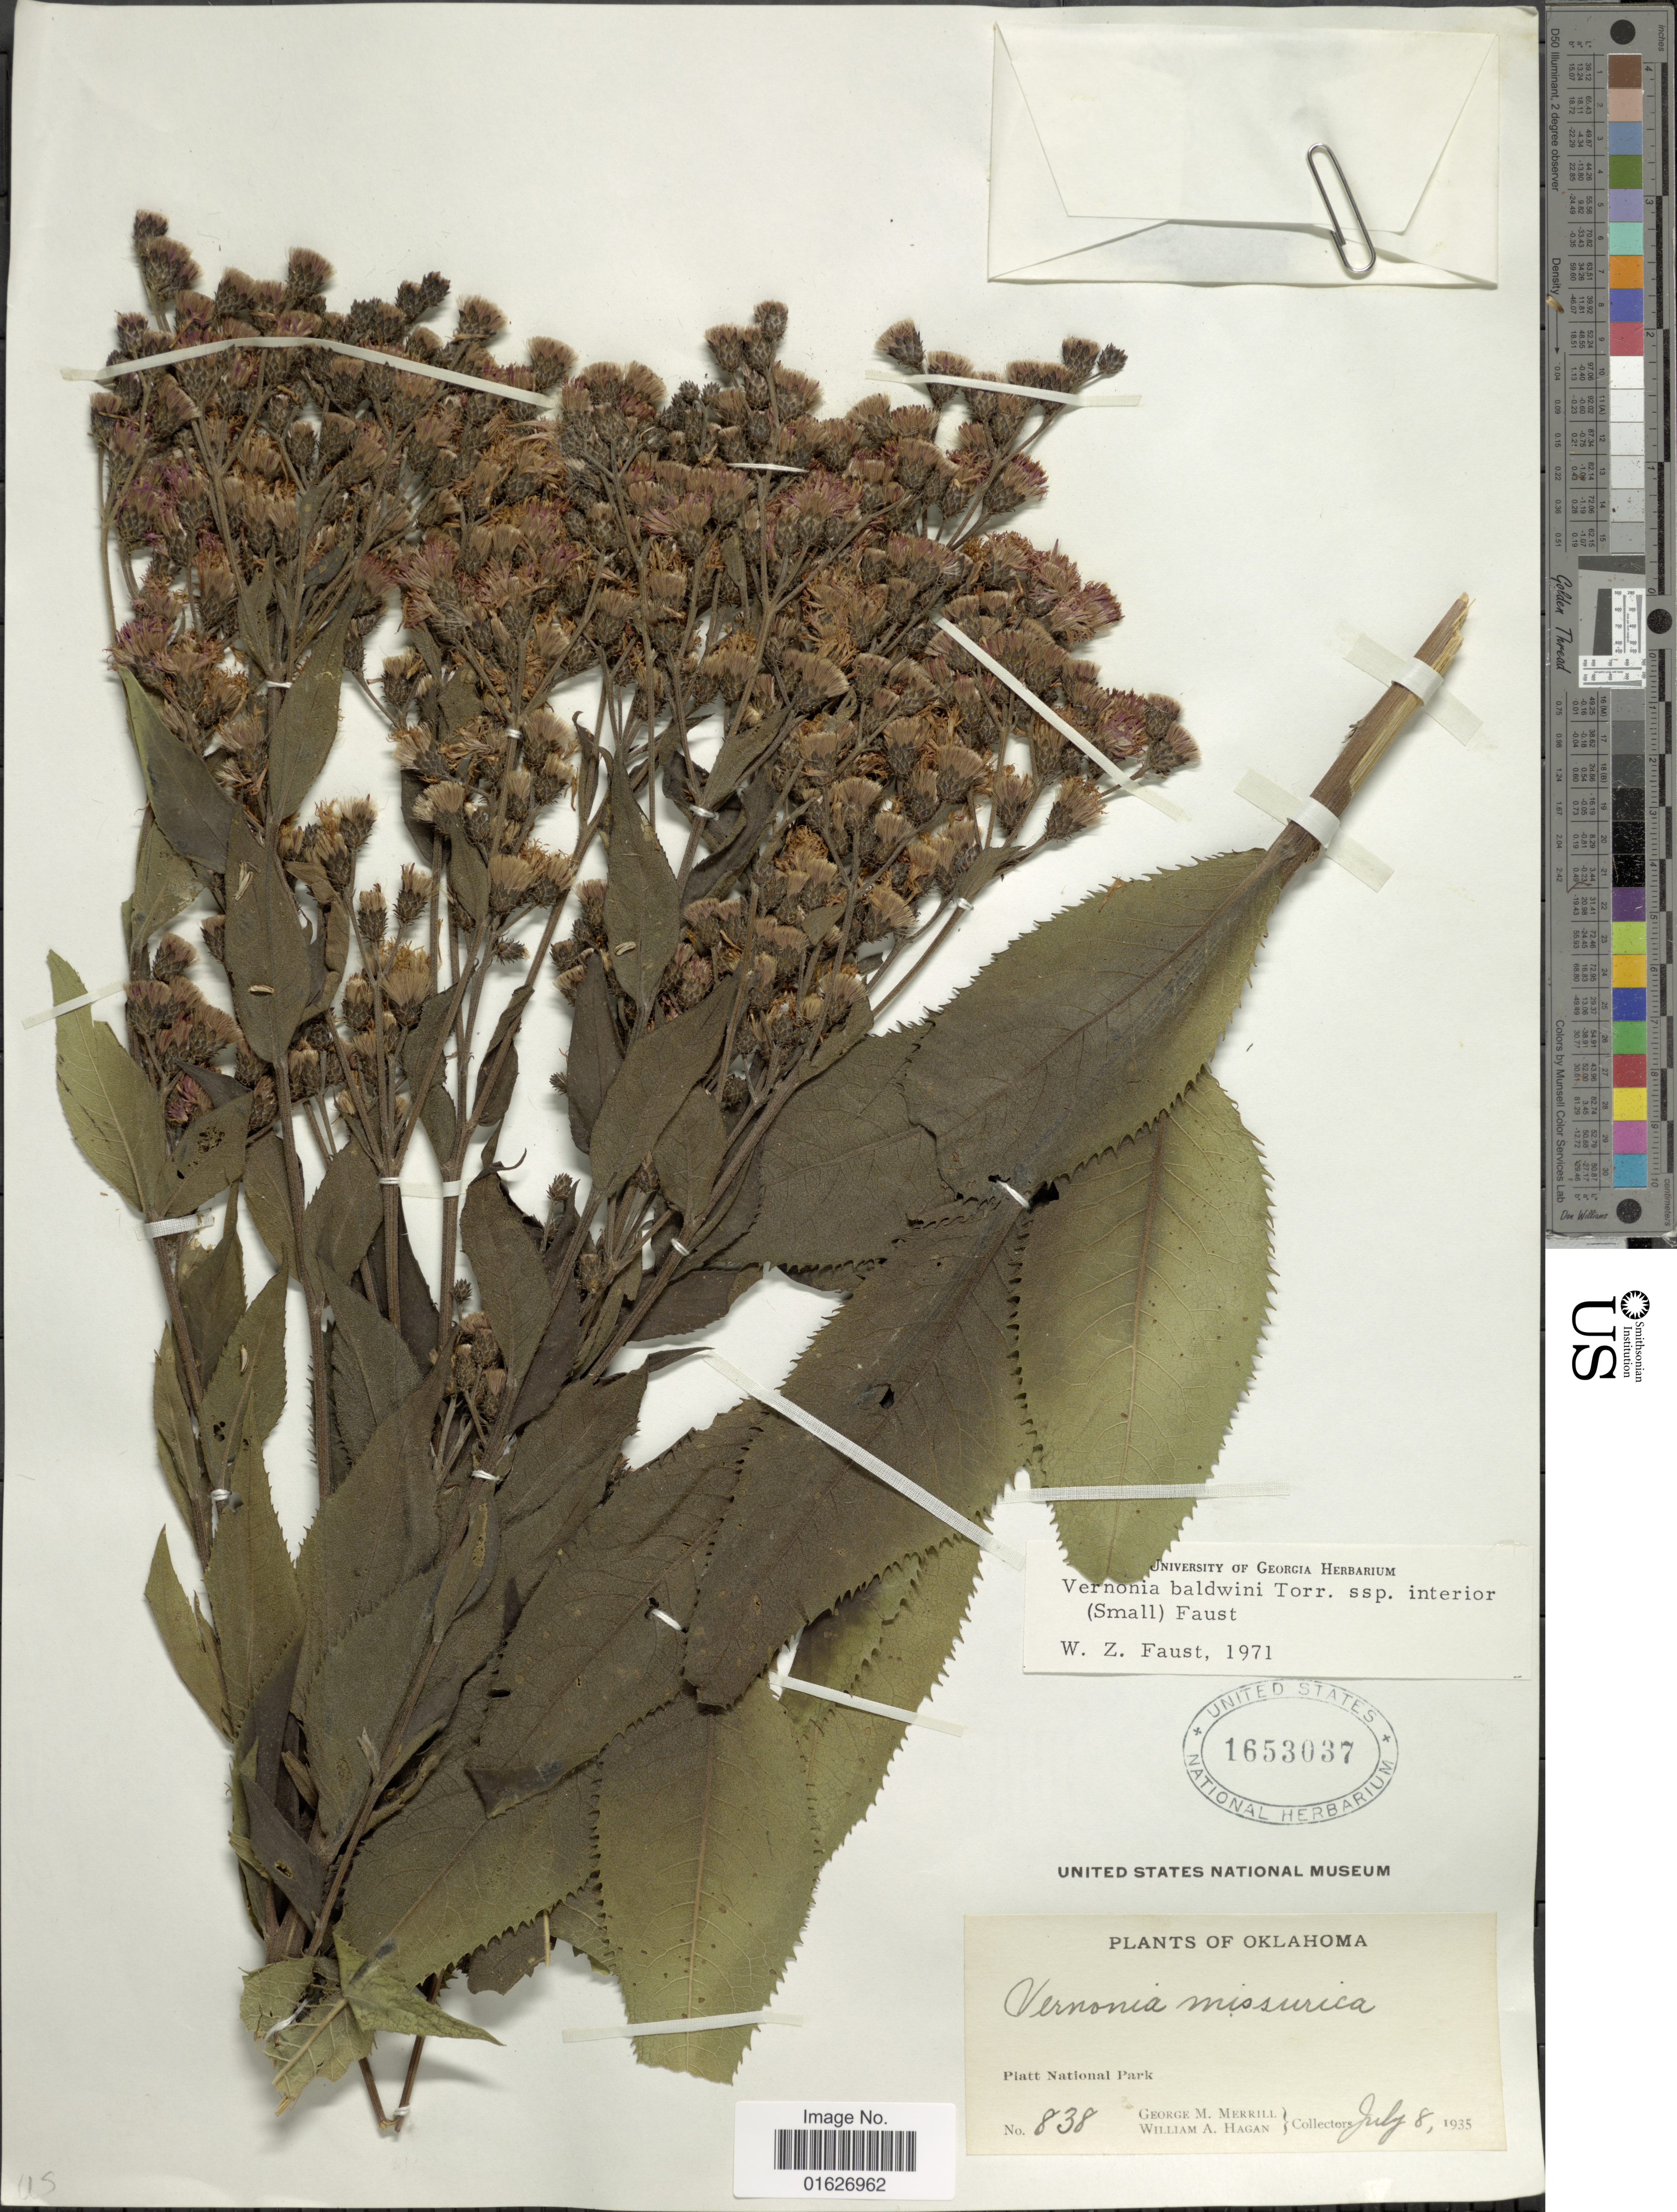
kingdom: Plantae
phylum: Tracheophyta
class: Magnoliopsida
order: Asterales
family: Asteraceae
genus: Vernonia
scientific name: Vernonia baldwinii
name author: Torr.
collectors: G. M. Merrill & W. Hagan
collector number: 838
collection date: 1935-07-08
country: United States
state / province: Oklahoma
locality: Platt National Park.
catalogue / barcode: US 1653037